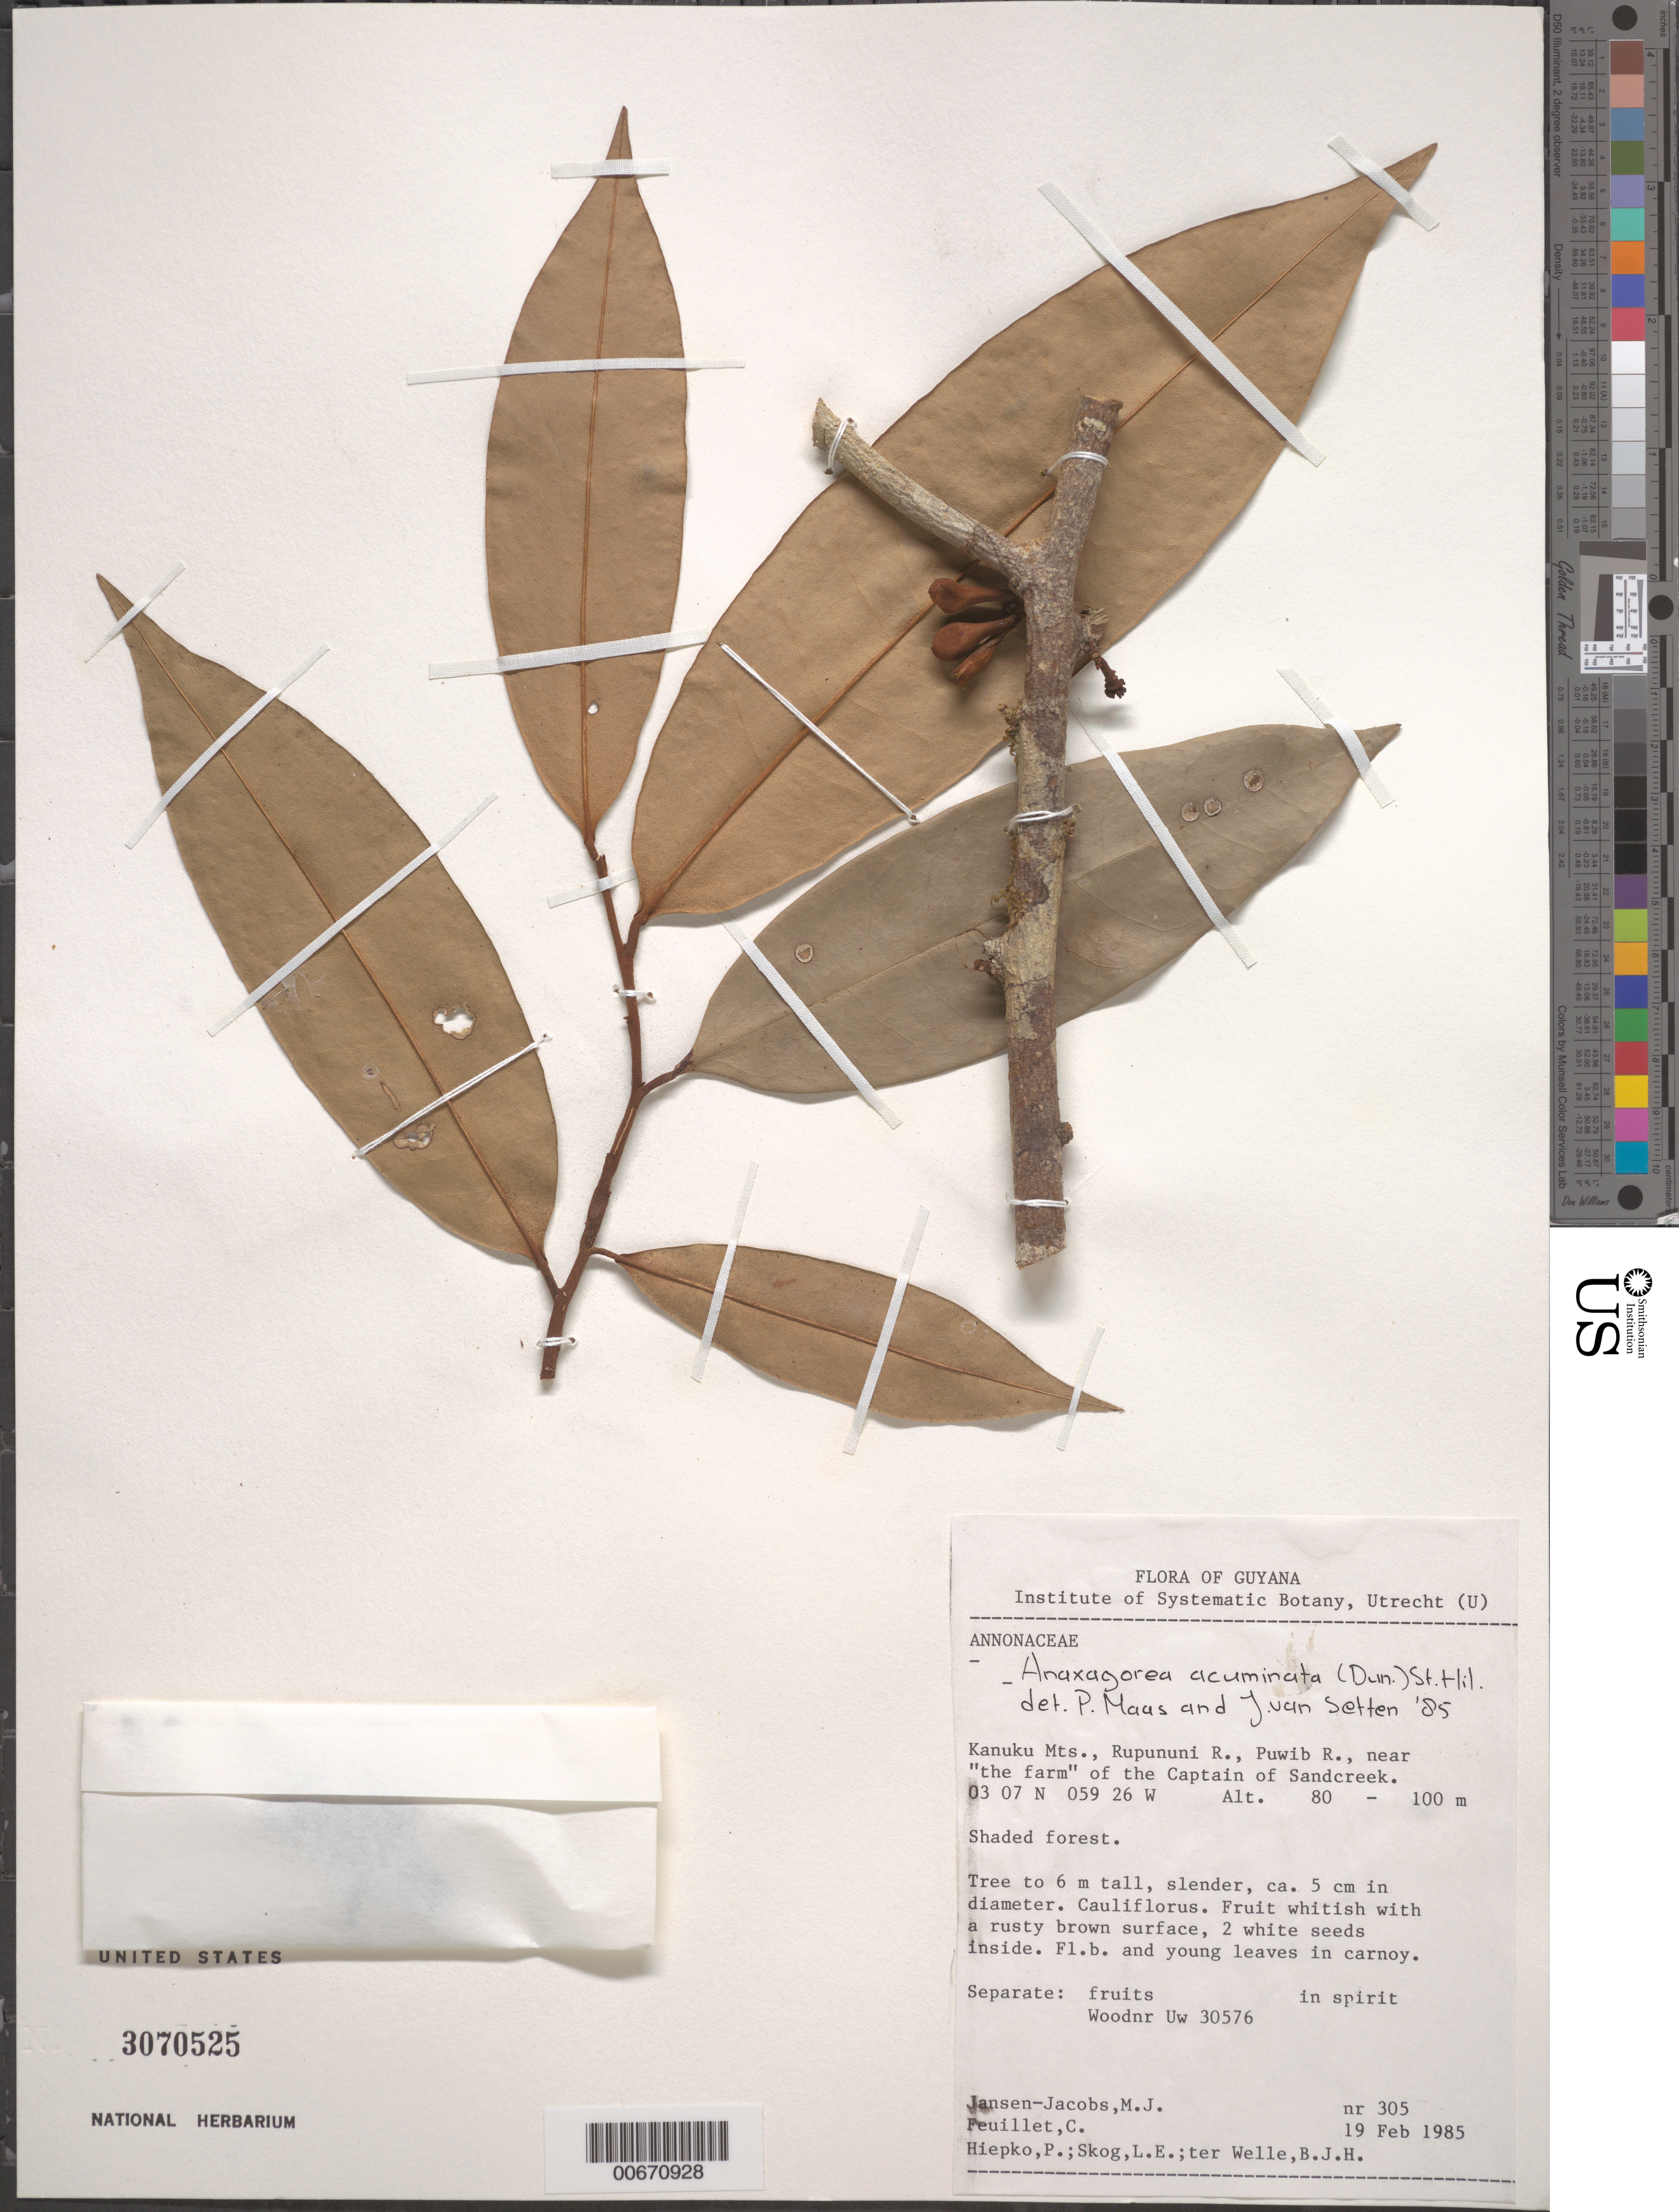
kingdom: Plantae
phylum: Tracheophyta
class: Magnoliopsida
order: Magnoliales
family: Annonaceae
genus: Anaxagorea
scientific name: Anaxagorea acuminata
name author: (Dunal) A. DC.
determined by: Maas, P. J.; van Setten, J.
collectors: M. J. Jansen-Jacobs, C. Feuillet, P. H. Hiepko, L. E. Skog & B. Welle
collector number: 305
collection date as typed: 19-Feb-85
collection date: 1985-02-19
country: Guyana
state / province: U. Takutu-U. Essequibo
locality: Kanuku Mts., Rupununi R., Puwib R. near "the farm" of the Captain of Sandcreek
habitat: Shaded forest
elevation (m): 80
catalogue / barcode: US 3070525